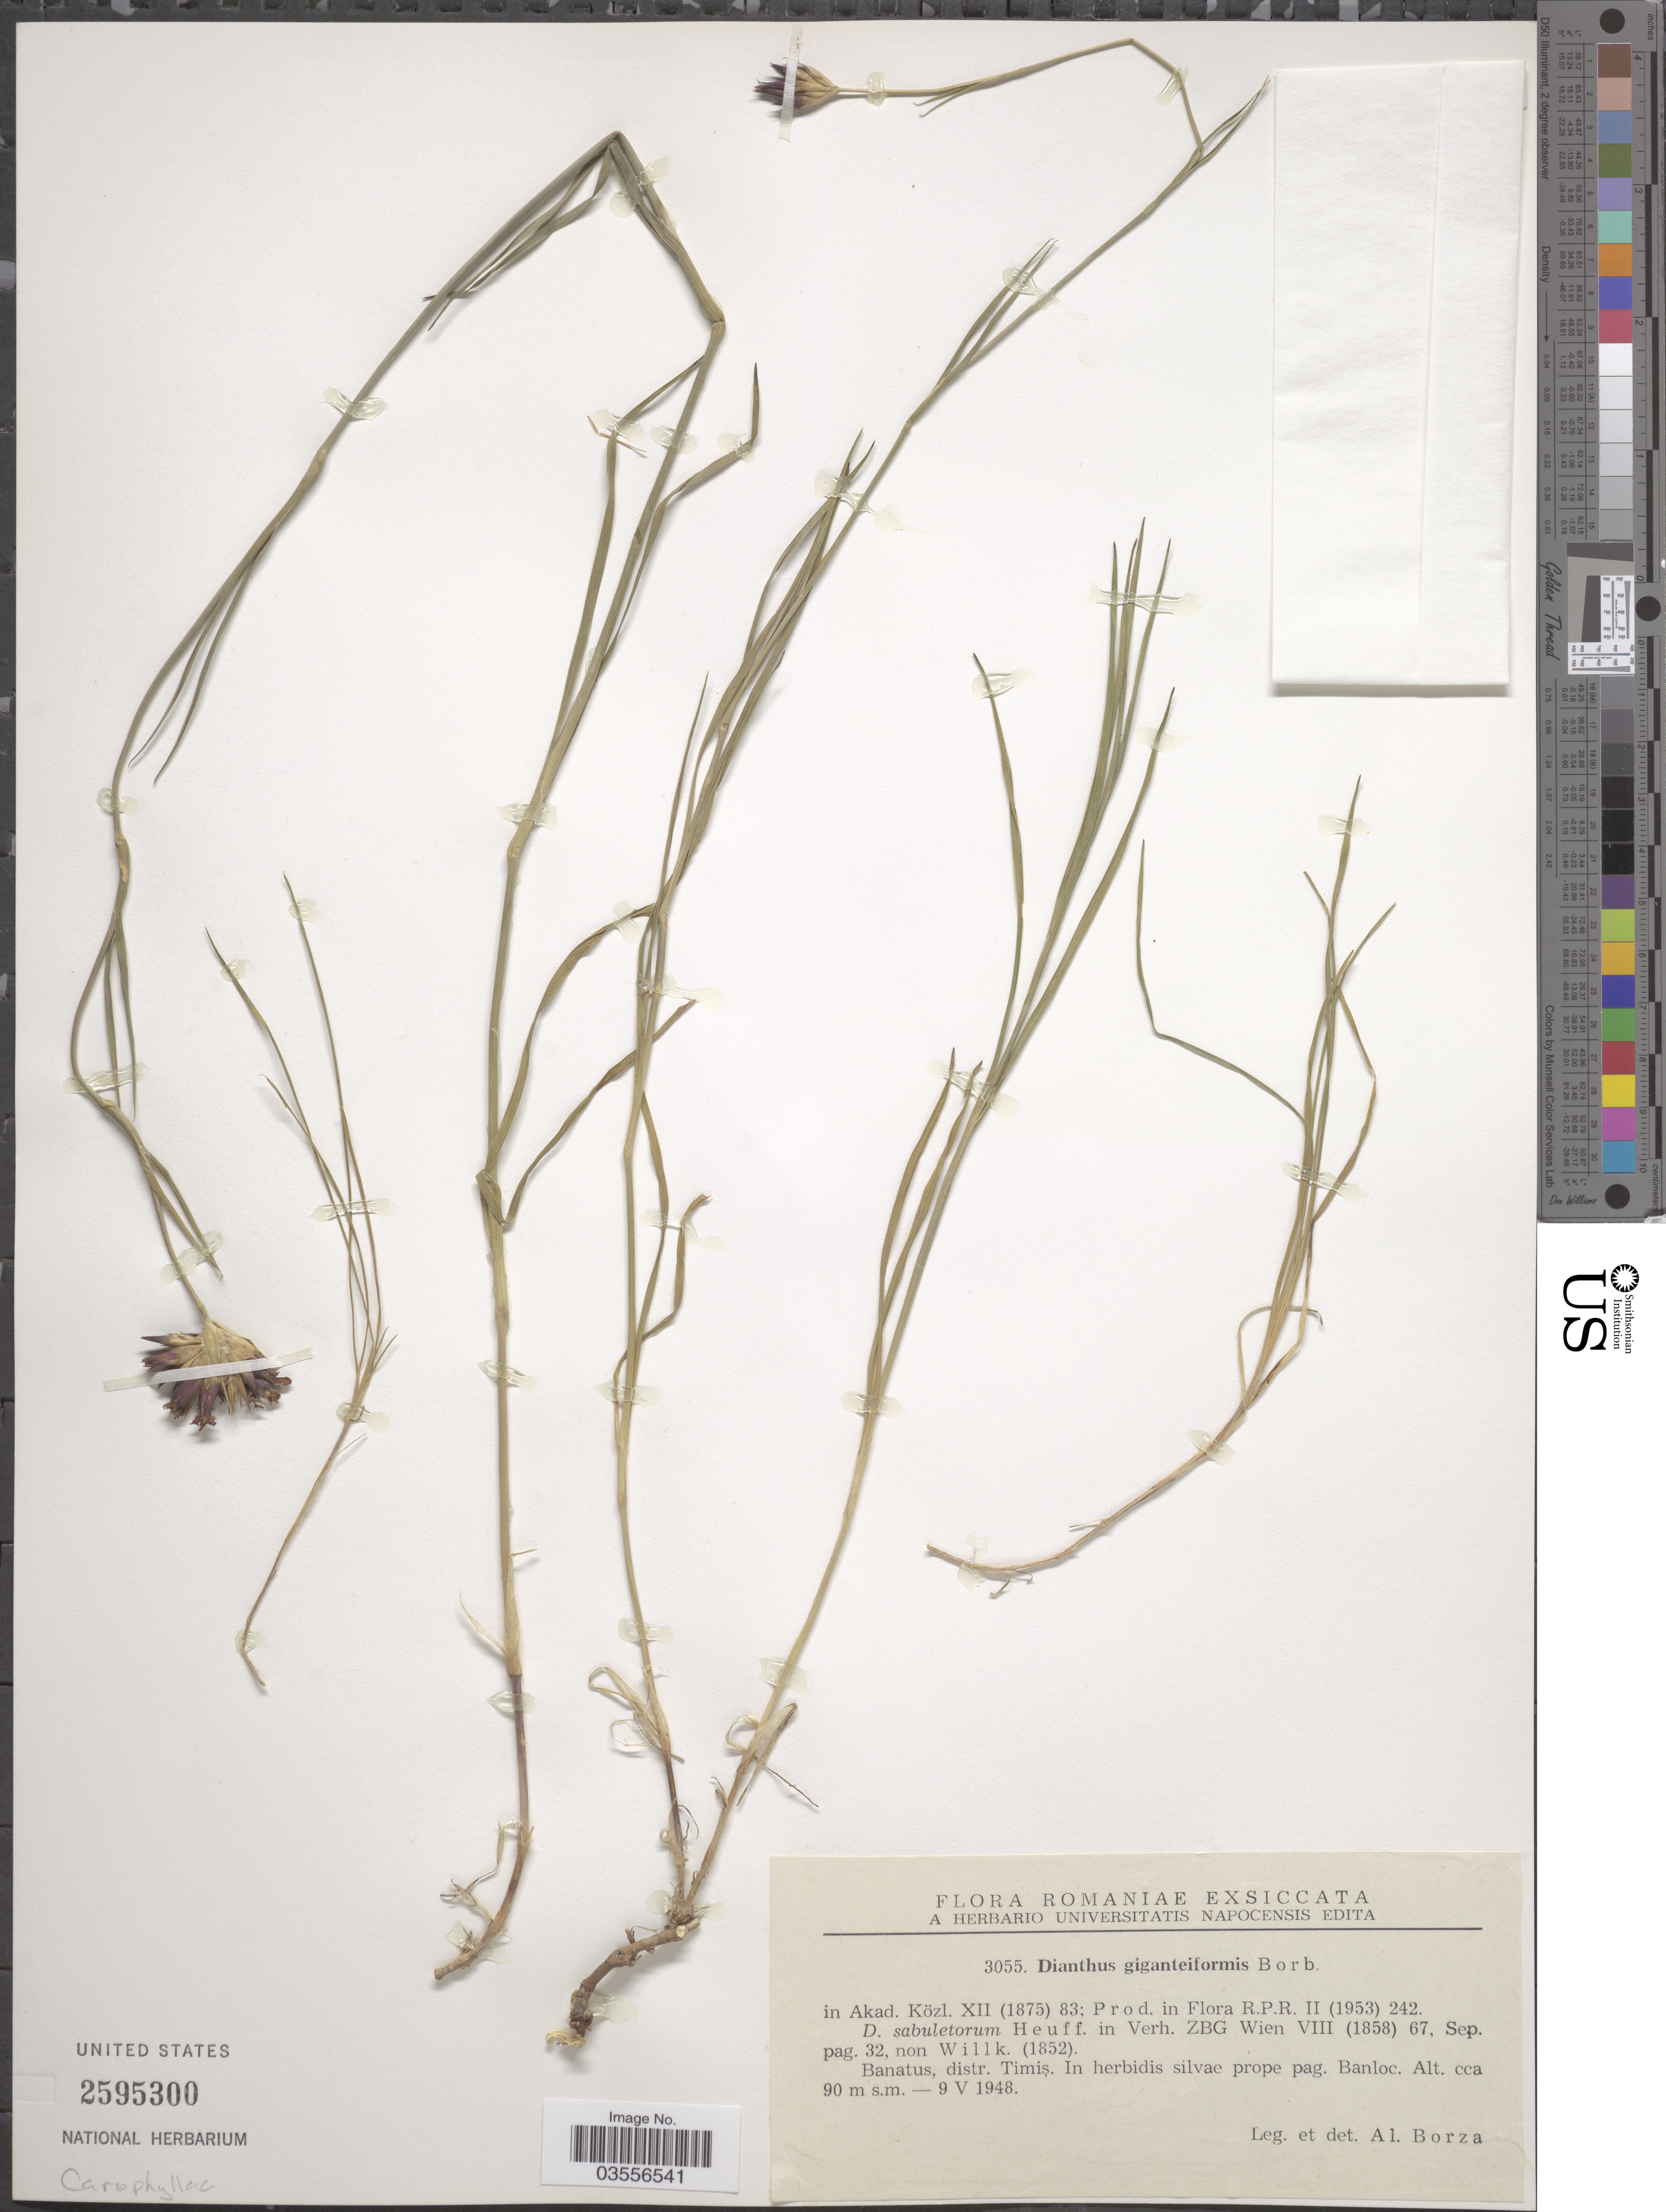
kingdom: Plantae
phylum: Tracheophyta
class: Magnoliopsida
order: Caryophyllales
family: Caryophyllaceae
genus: Dianthus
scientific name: Dianthus giganteiformis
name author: Borbás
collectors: A. Borza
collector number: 3055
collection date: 1948-05-09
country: Romania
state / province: Timis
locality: Romaniae. Distr. Timiş. In herbidis silvae prope pag. Banloc.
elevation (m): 90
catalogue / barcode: US 2595300